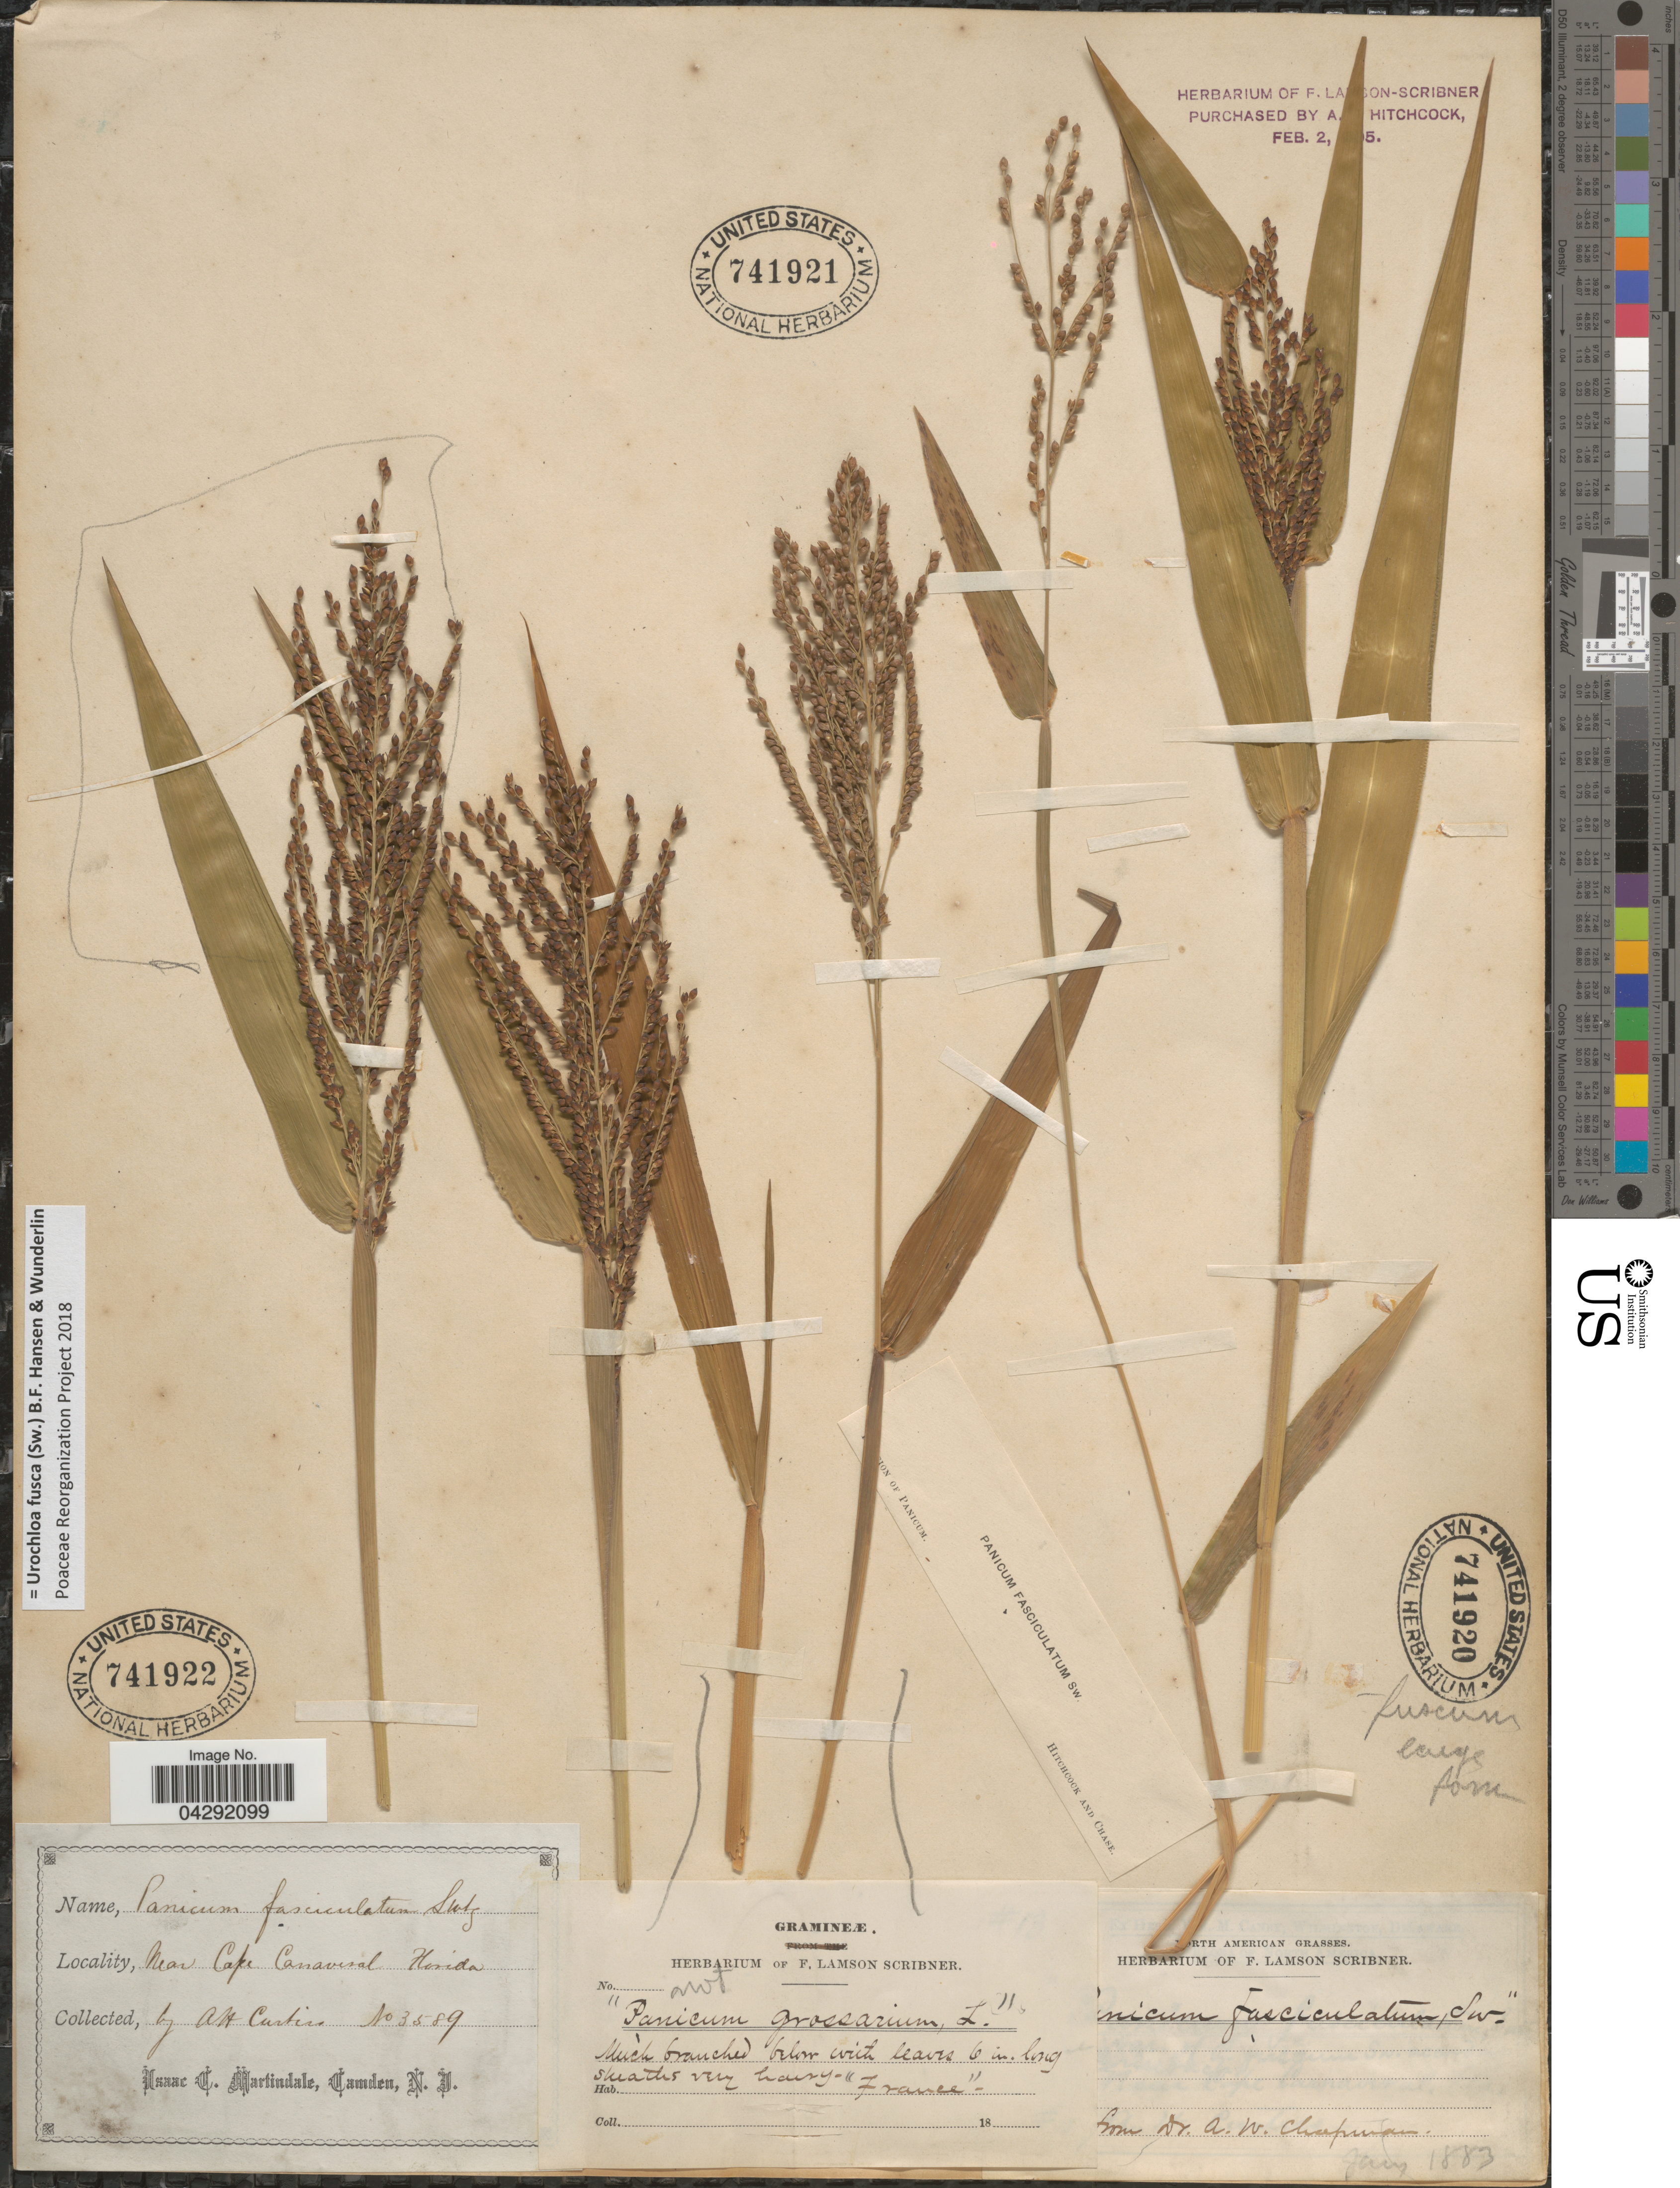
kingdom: Plantae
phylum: Tracheophyta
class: Liliopsida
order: Poales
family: Poaceae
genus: Urochloa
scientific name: Urochloa fusca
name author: (Sw.) B.F. Hansen & Wunderlin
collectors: ex herb. F. Lamson Scribner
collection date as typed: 18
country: France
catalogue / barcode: US 741921-2